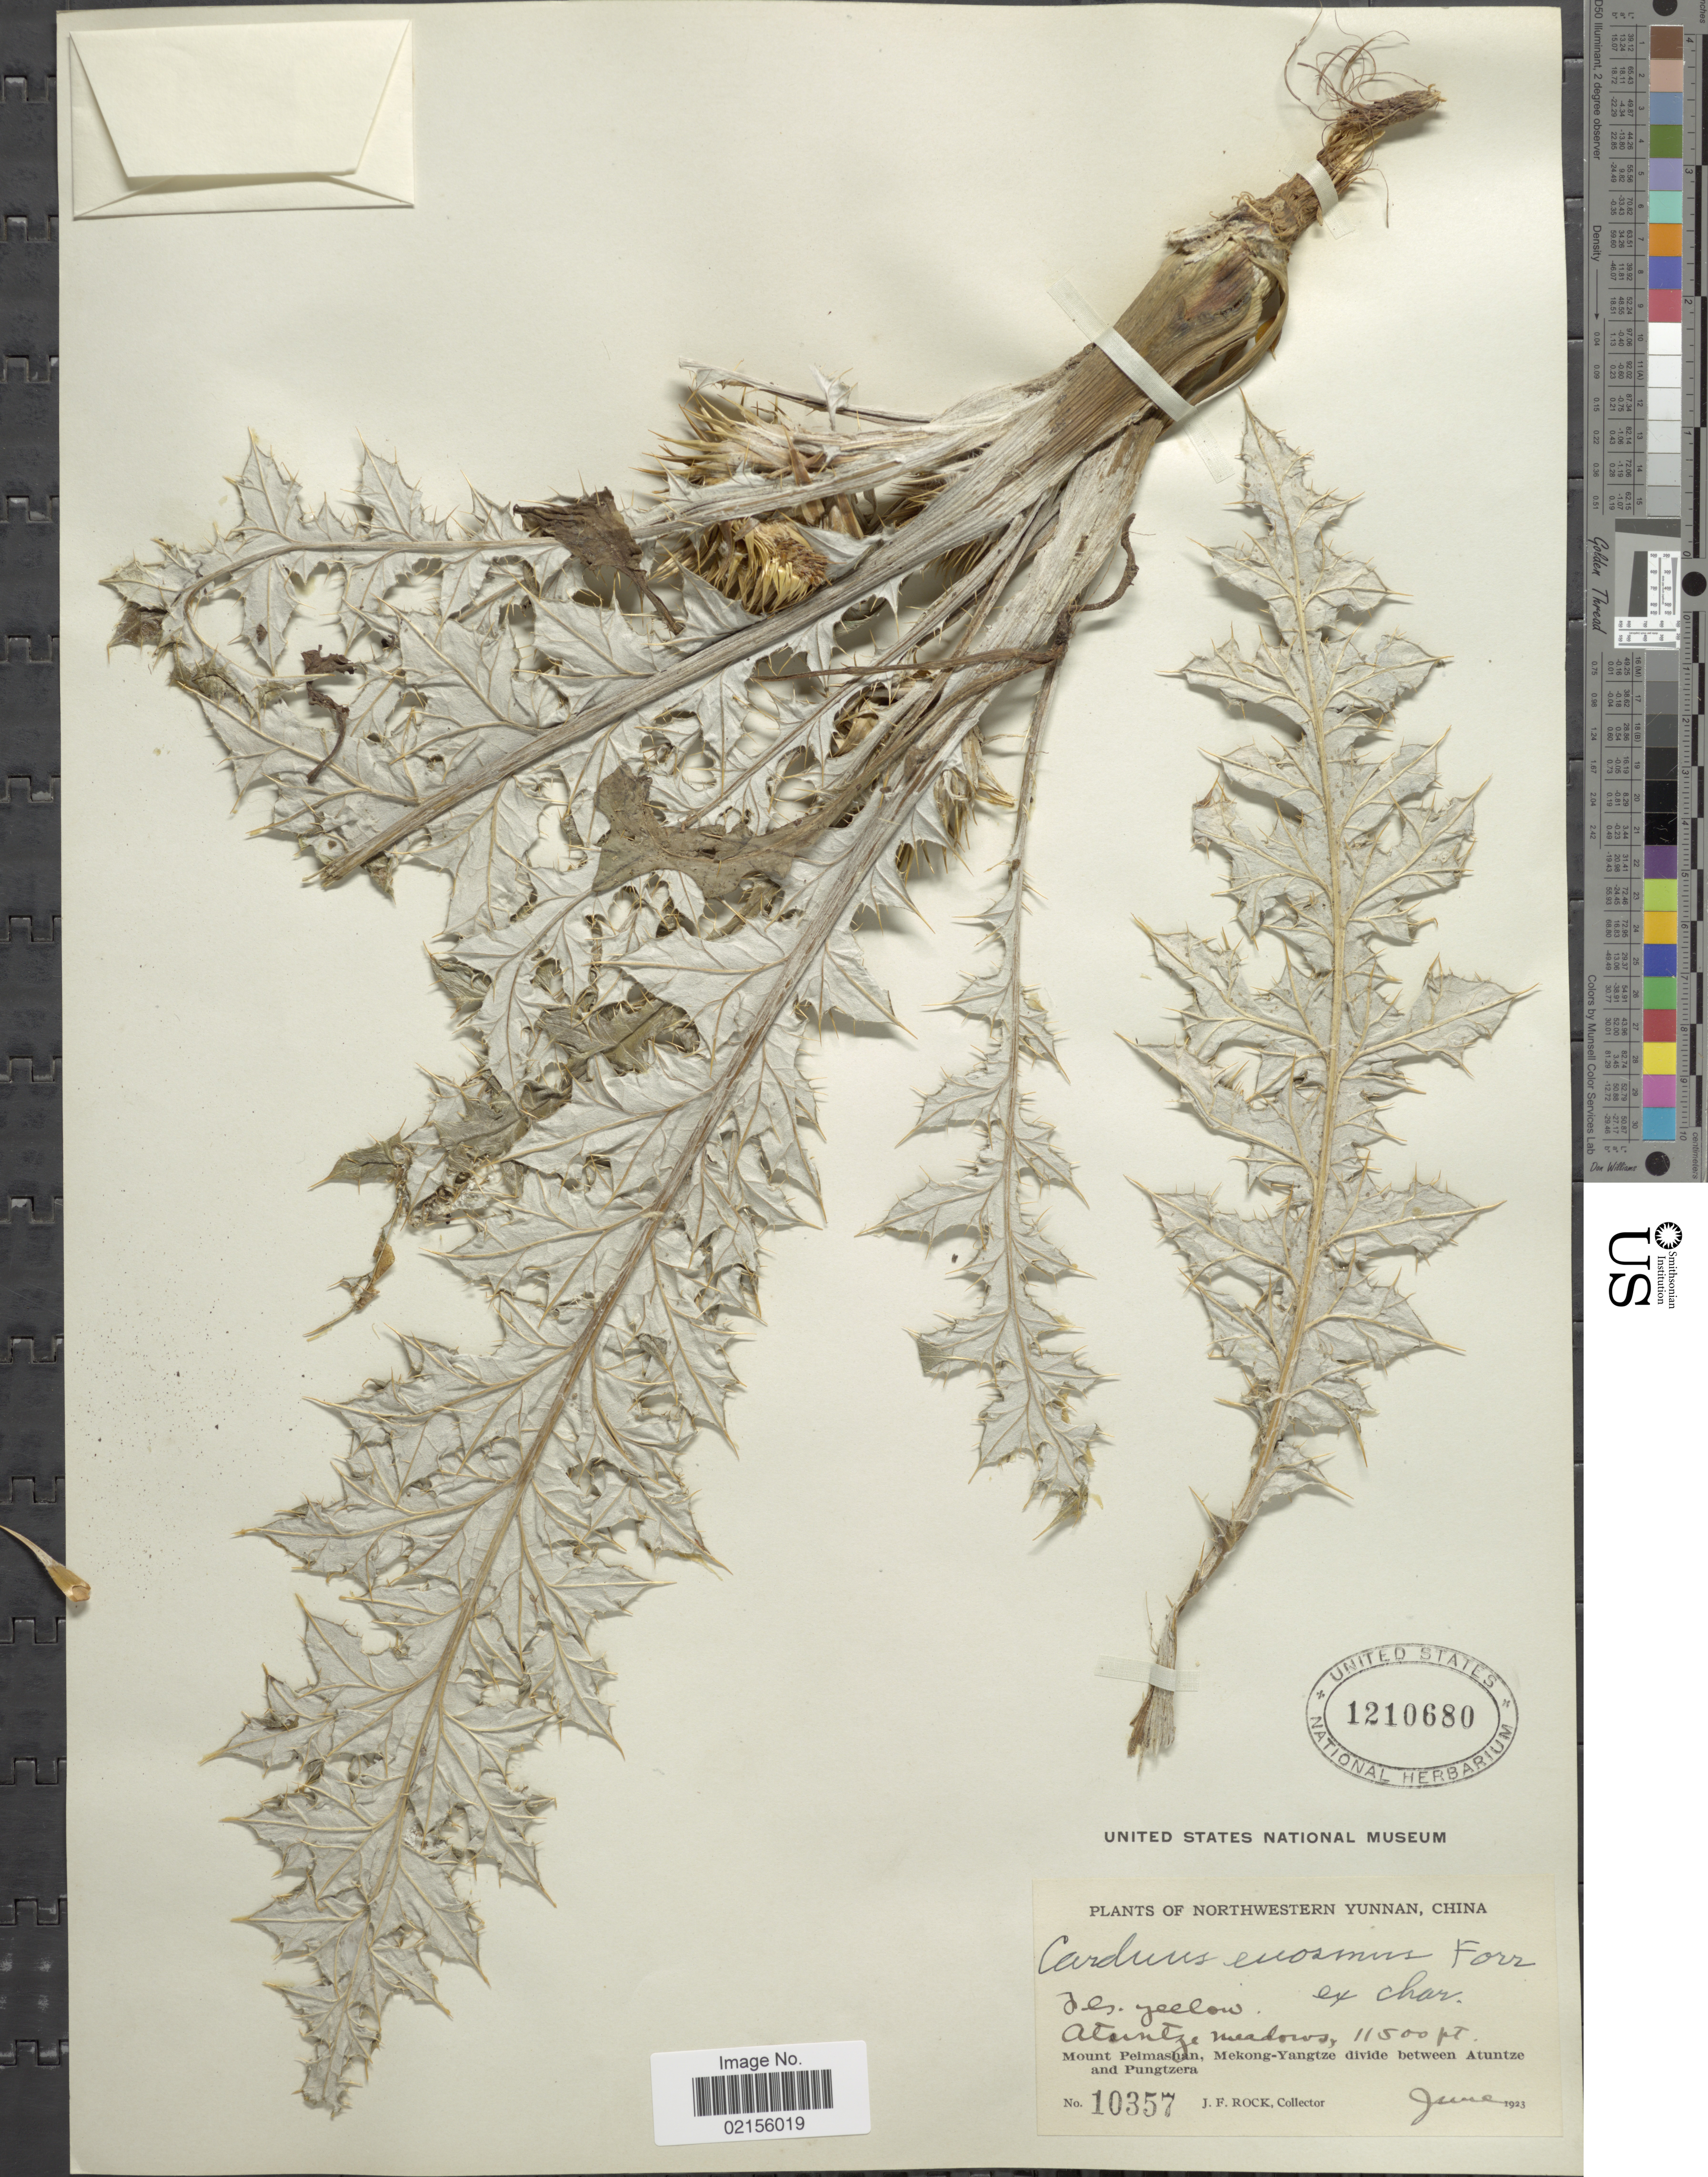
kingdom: Plantae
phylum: Tracheophyta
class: Magnoliopsida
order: Asterales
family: Asteraceae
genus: Xanthopappus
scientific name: Xanthopappus subacaulis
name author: C. Winkl.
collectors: J. Rock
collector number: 10357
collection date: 1923-06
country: China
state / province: Yunnan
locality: Northwestern Yunnan, Atsintze madows, Mount Peimashan, mekong-Yangtze divide between Atuntze and Pungtzera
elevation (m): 3505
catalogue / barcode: US 1210680